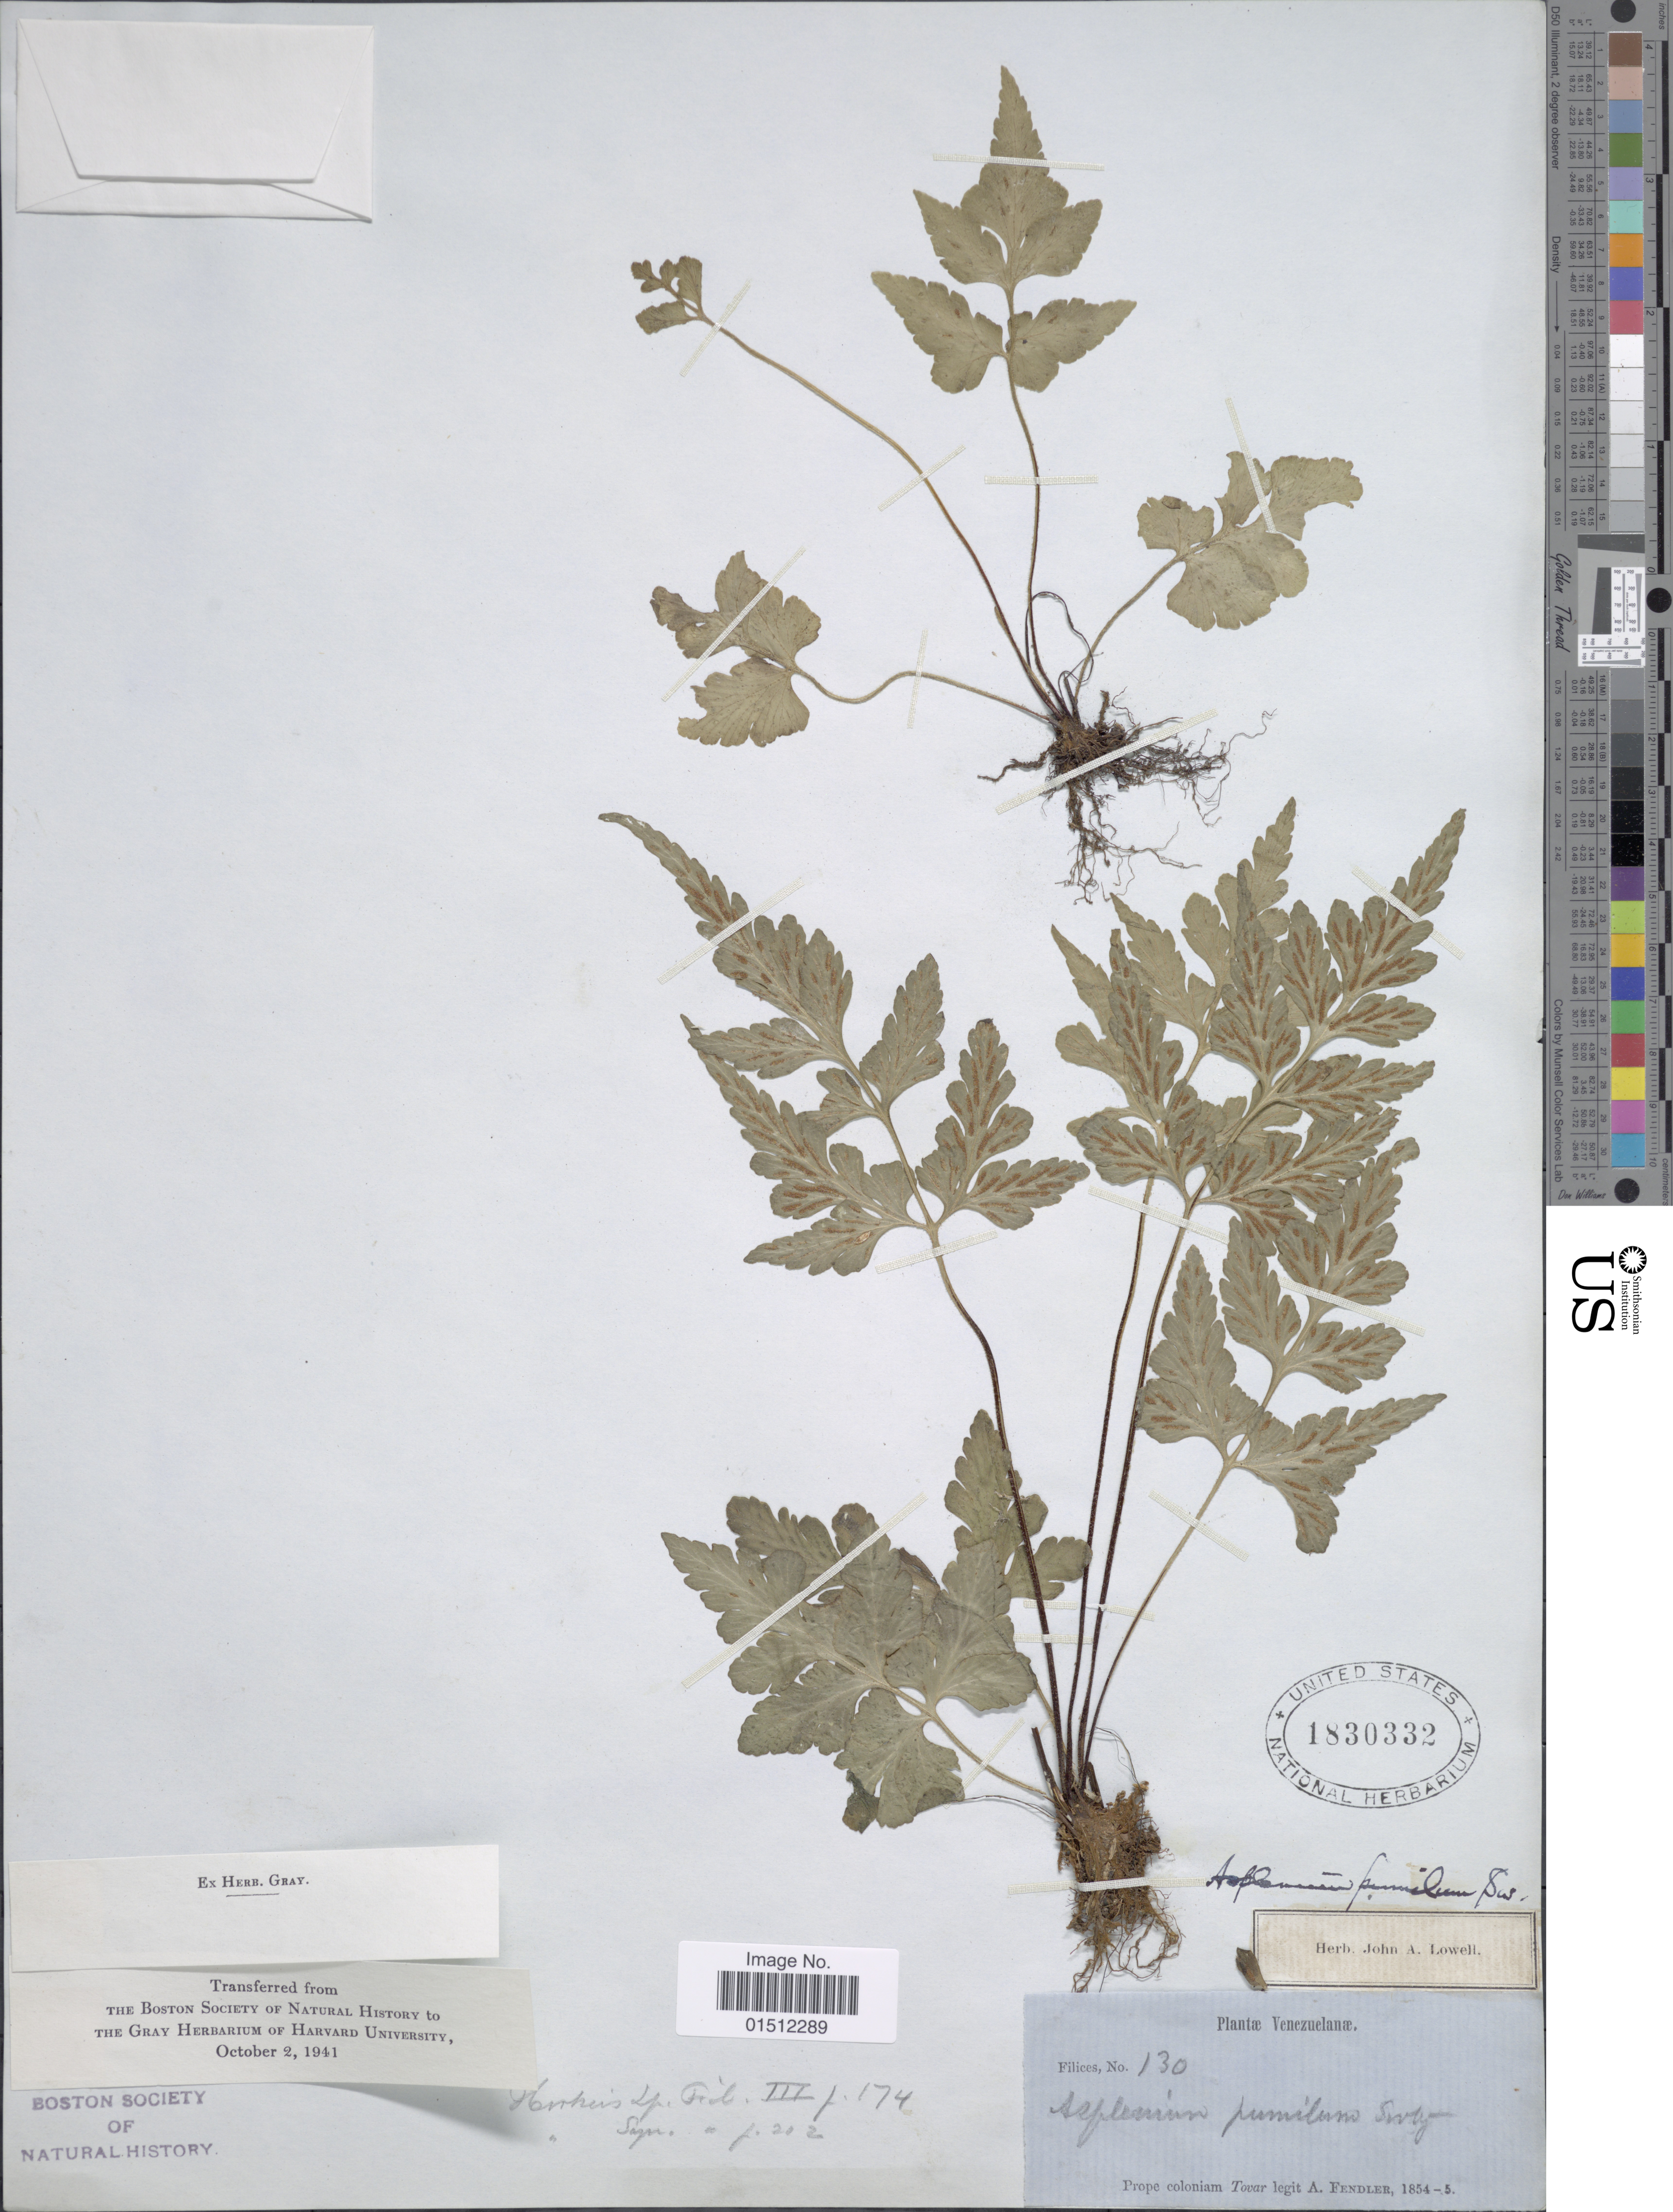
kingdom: Plantae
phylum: Tracheophyta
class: Polypodiopsida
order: Polypodiales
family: Aspleniaceae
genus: Asplenium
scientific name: Asplenium pumilum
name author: Sw.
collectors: A. Fendler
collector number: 130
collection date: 1854/1855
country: Venezuela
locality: Venezuelanae, Prope coloniam Tavar.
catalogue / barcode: US 1830332